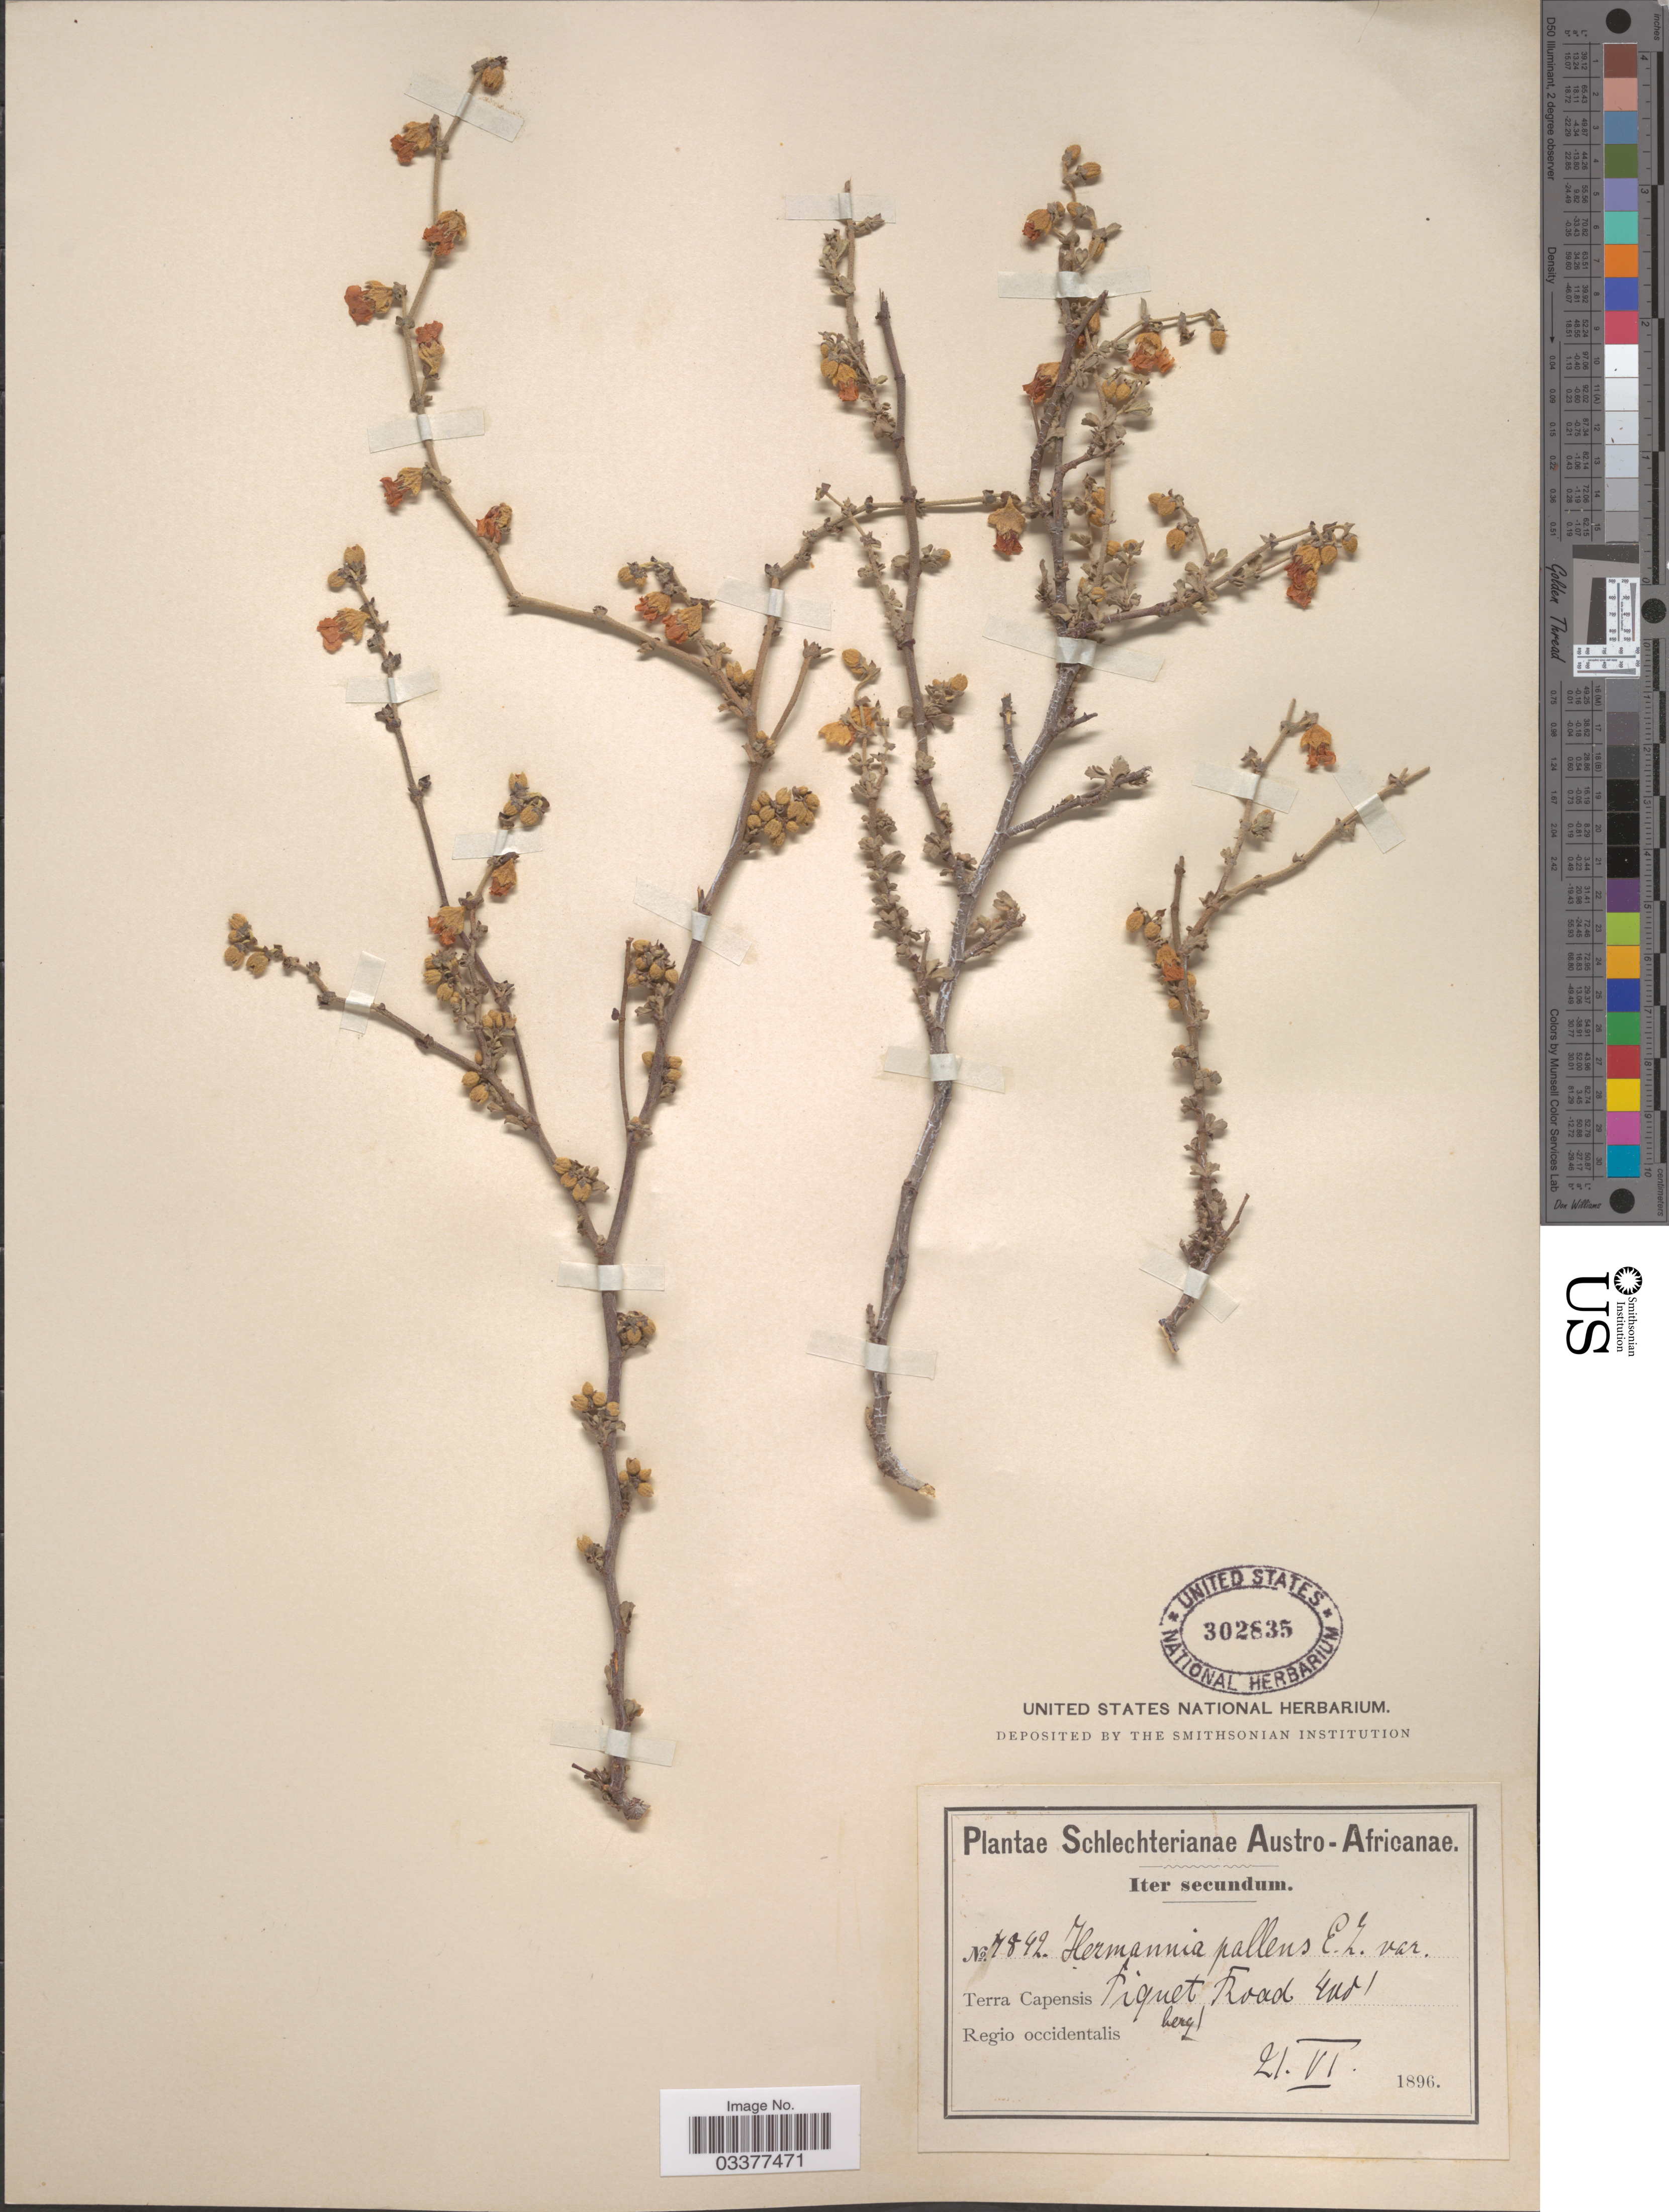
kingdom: Plantae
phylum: Tracheophyta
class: Magnoliopsida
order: Malvales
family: Malvaceae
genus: Hermannia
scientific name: Hermannia pallens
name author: Eckl. & Zeyh.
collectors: Schlechter, --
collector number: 4842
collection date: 1896-06-21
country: South Africa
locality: Austro-Africanae. Terra Capensis. Piquet Road. Regio occidentalis.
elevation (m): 122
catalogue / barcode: US 302835